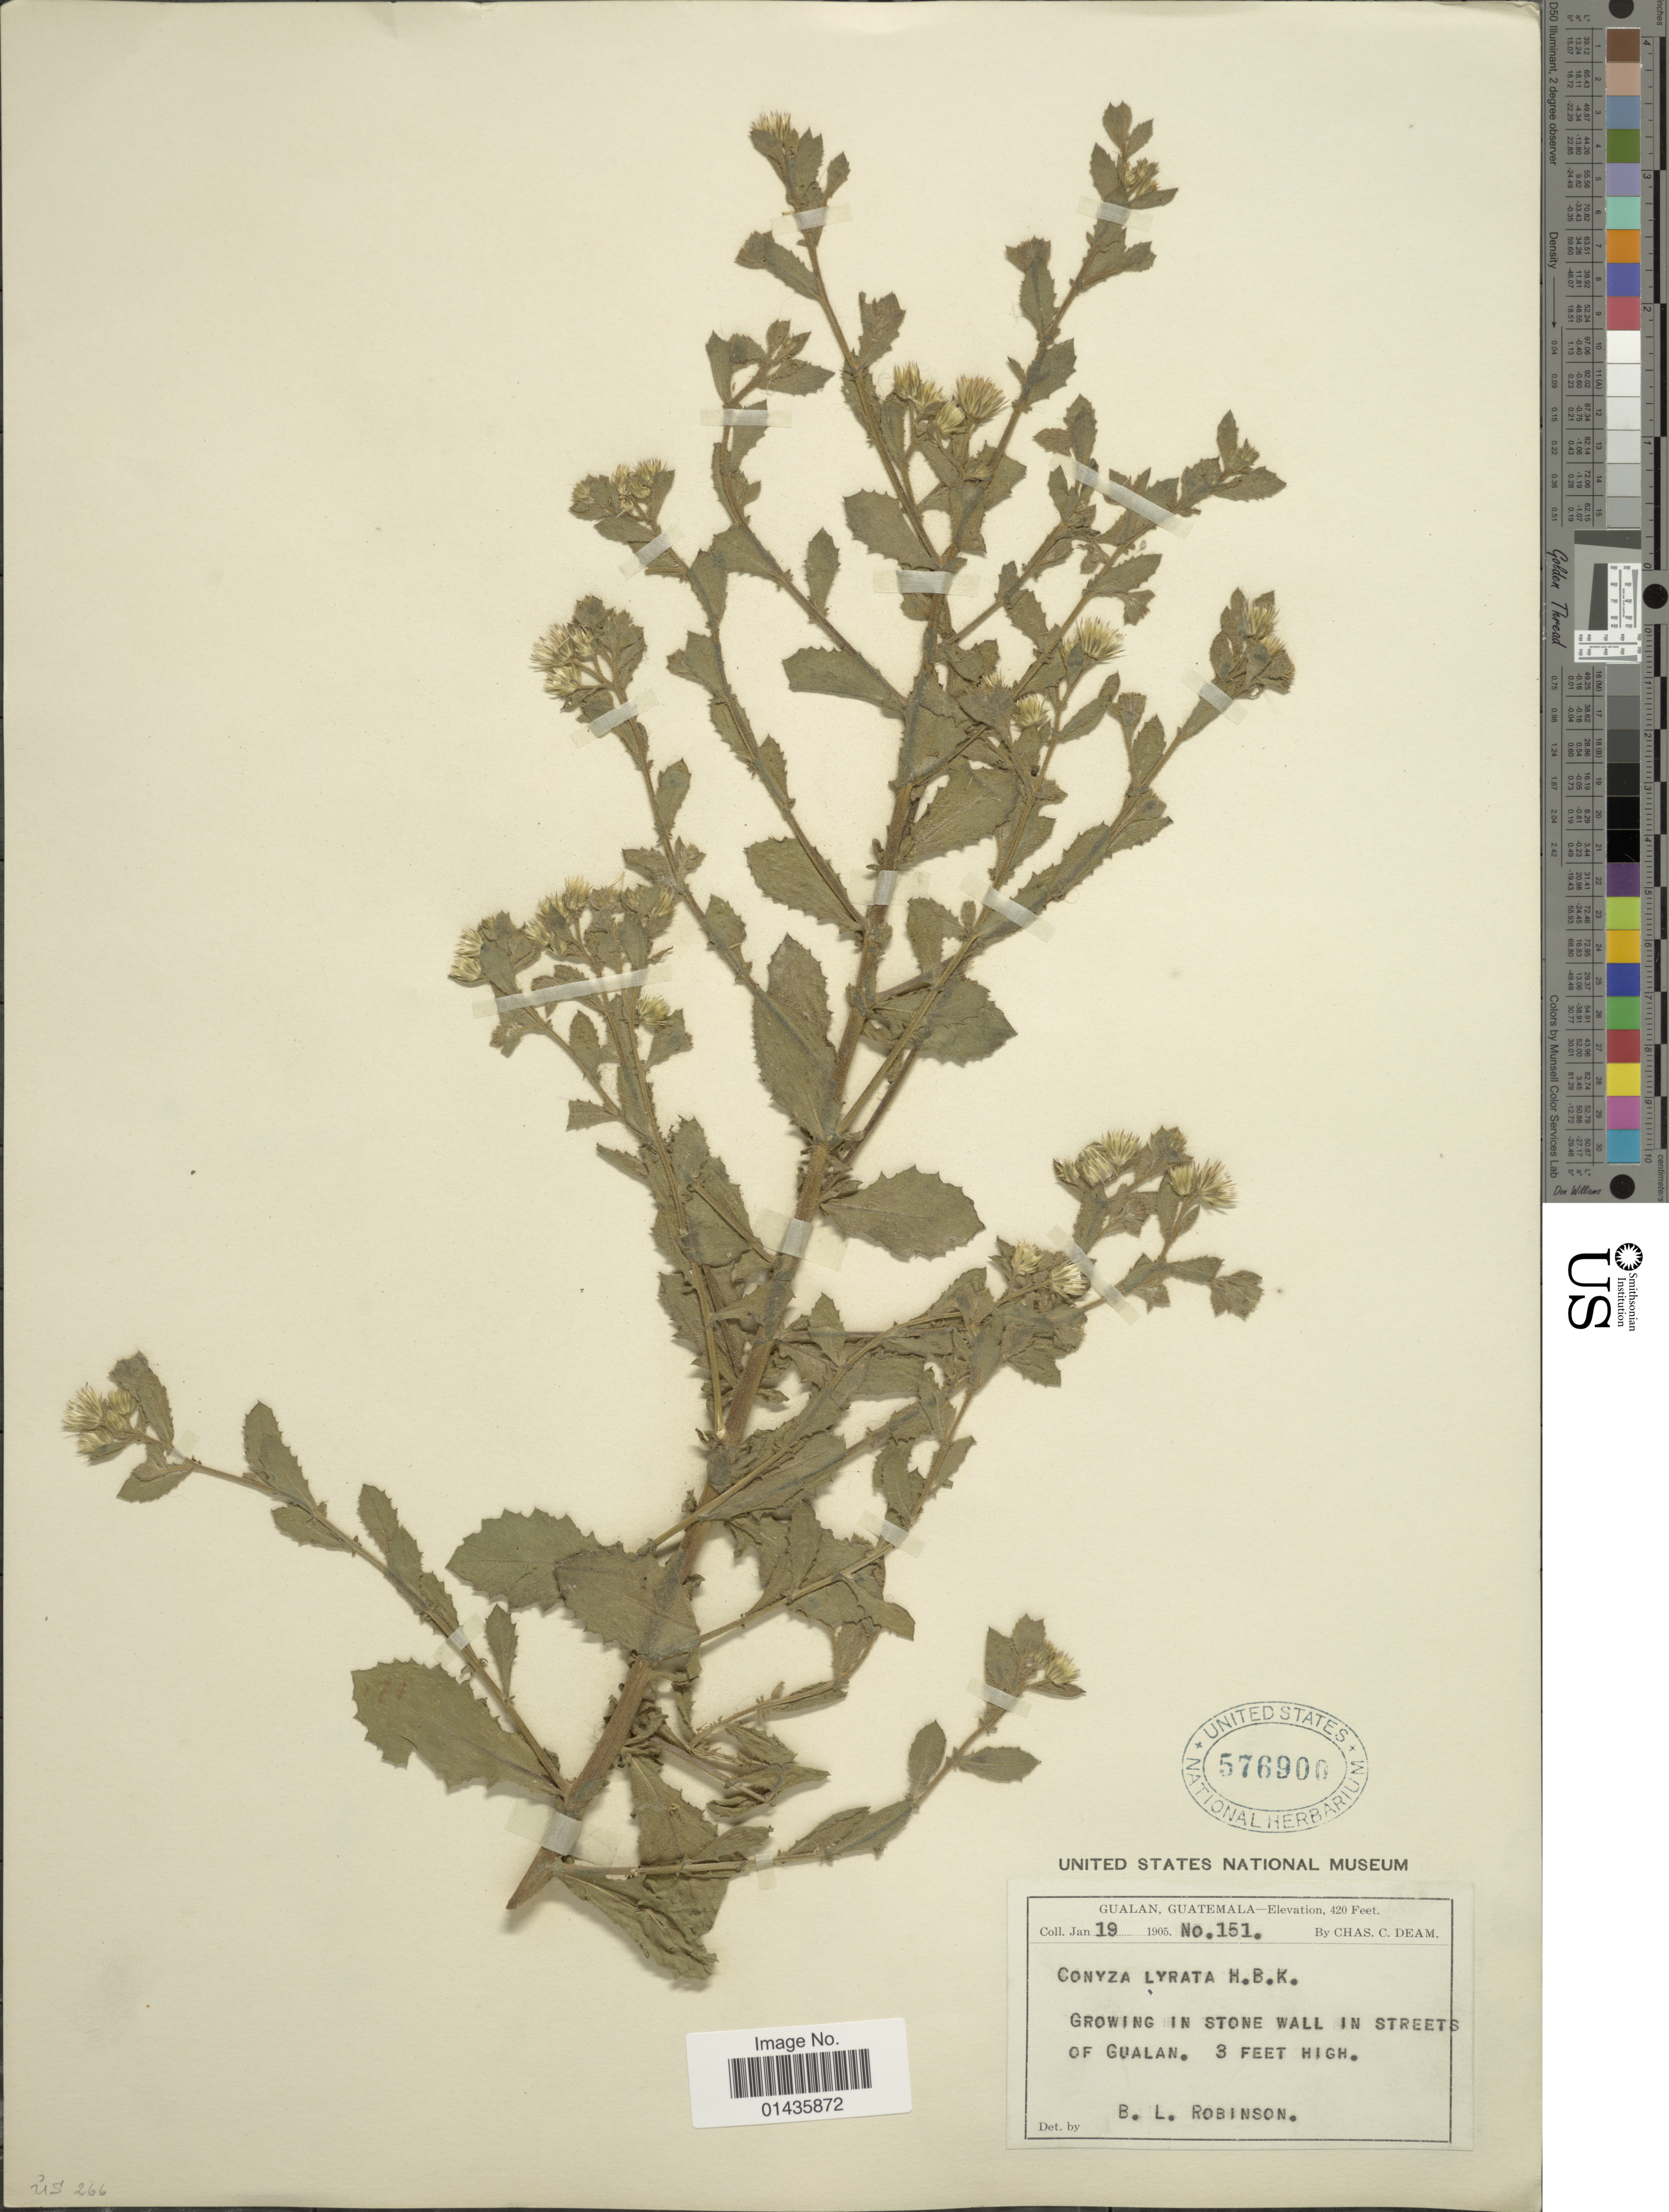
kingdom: Plantae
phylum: Tracheophyta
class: Magnoliopsida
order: Asterales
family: Asteraceae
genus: Pseudoconyza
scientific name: Pseudoconyza lyrata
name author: (Kunth) Cuatrec.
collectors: C. C. Deam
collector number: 151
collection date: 1905-01-19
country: Guatemala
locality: Stone wall in streets of Gaulan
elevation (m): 128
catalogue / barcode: US 576900